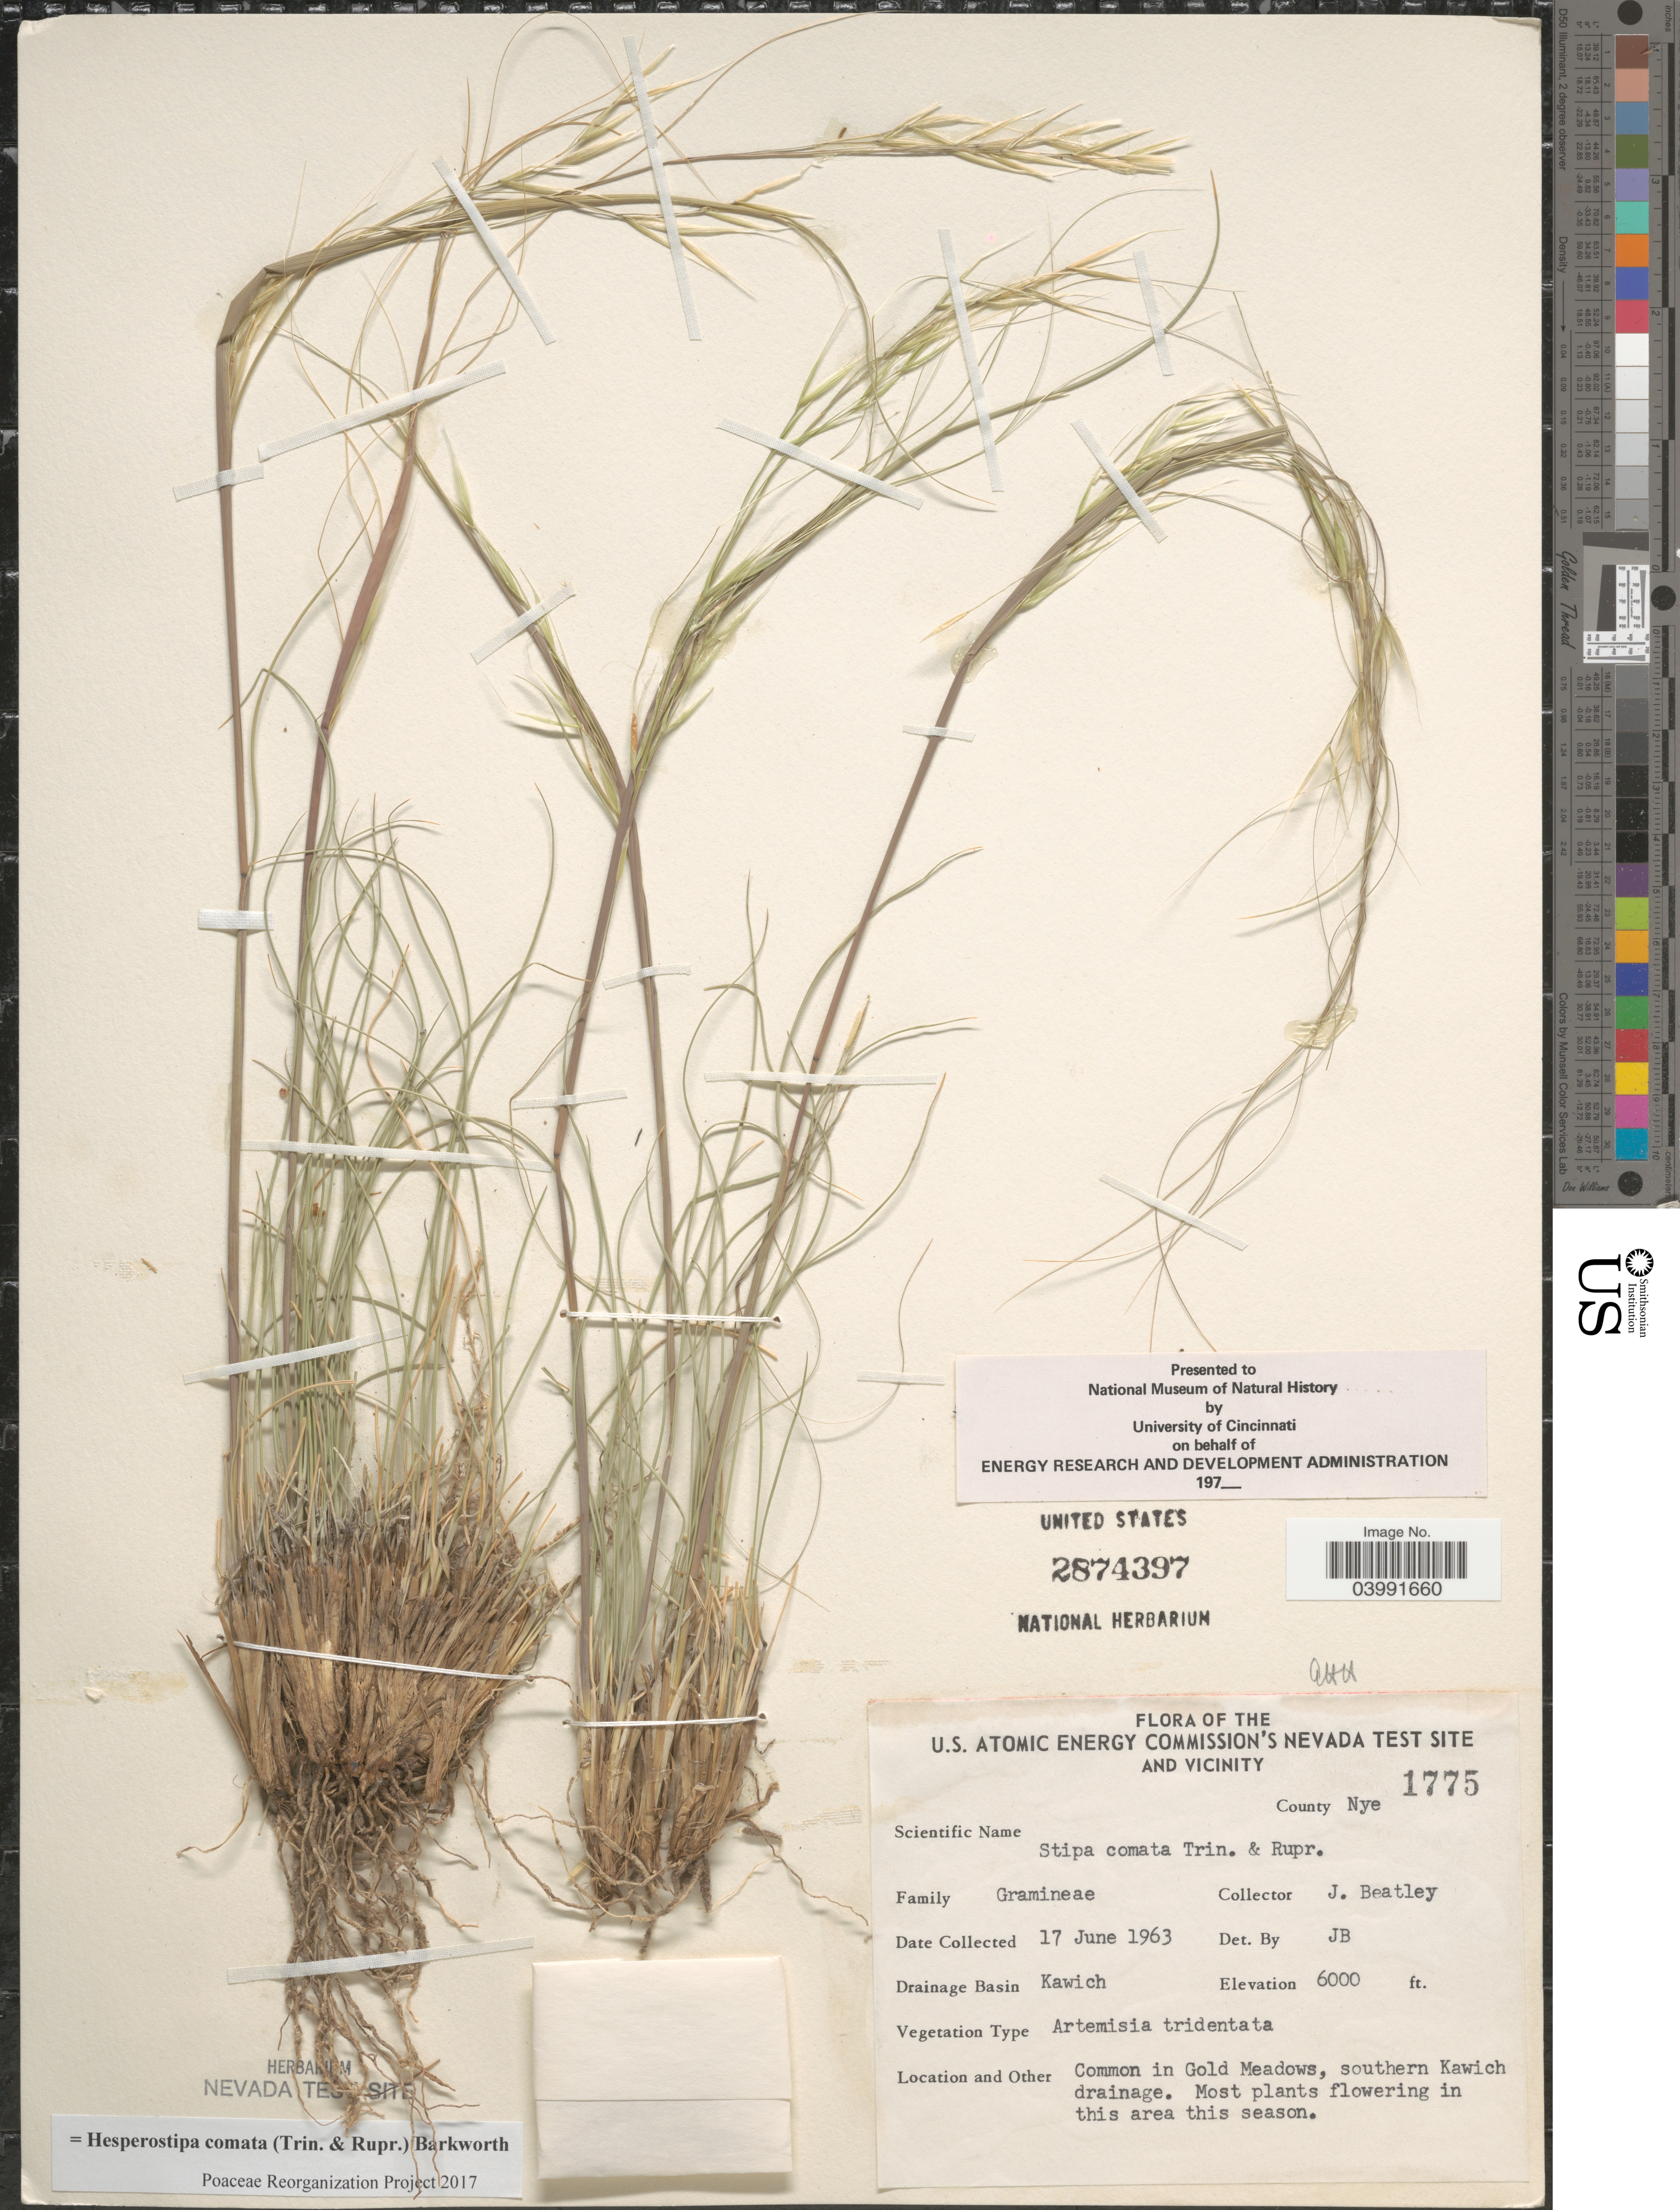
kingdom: Plantae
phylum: Tracheophyta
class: Liliopsida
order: Poales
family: Poaceae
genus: Hesperostipa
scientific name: Hesperostipa comata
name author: (Trin. & Rupr.) Barkworth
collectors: J. C. Beatley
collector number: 1775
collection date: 1963-06-17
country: United States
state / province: Nevada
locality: The U.S. Atomic Energy Commission's Nevada Test Site and vicinity. County Nye. Drainage Basin Kawich. In Gold Meadows, southern Kawich drainage.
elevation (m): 1829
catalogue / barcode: US 2874397